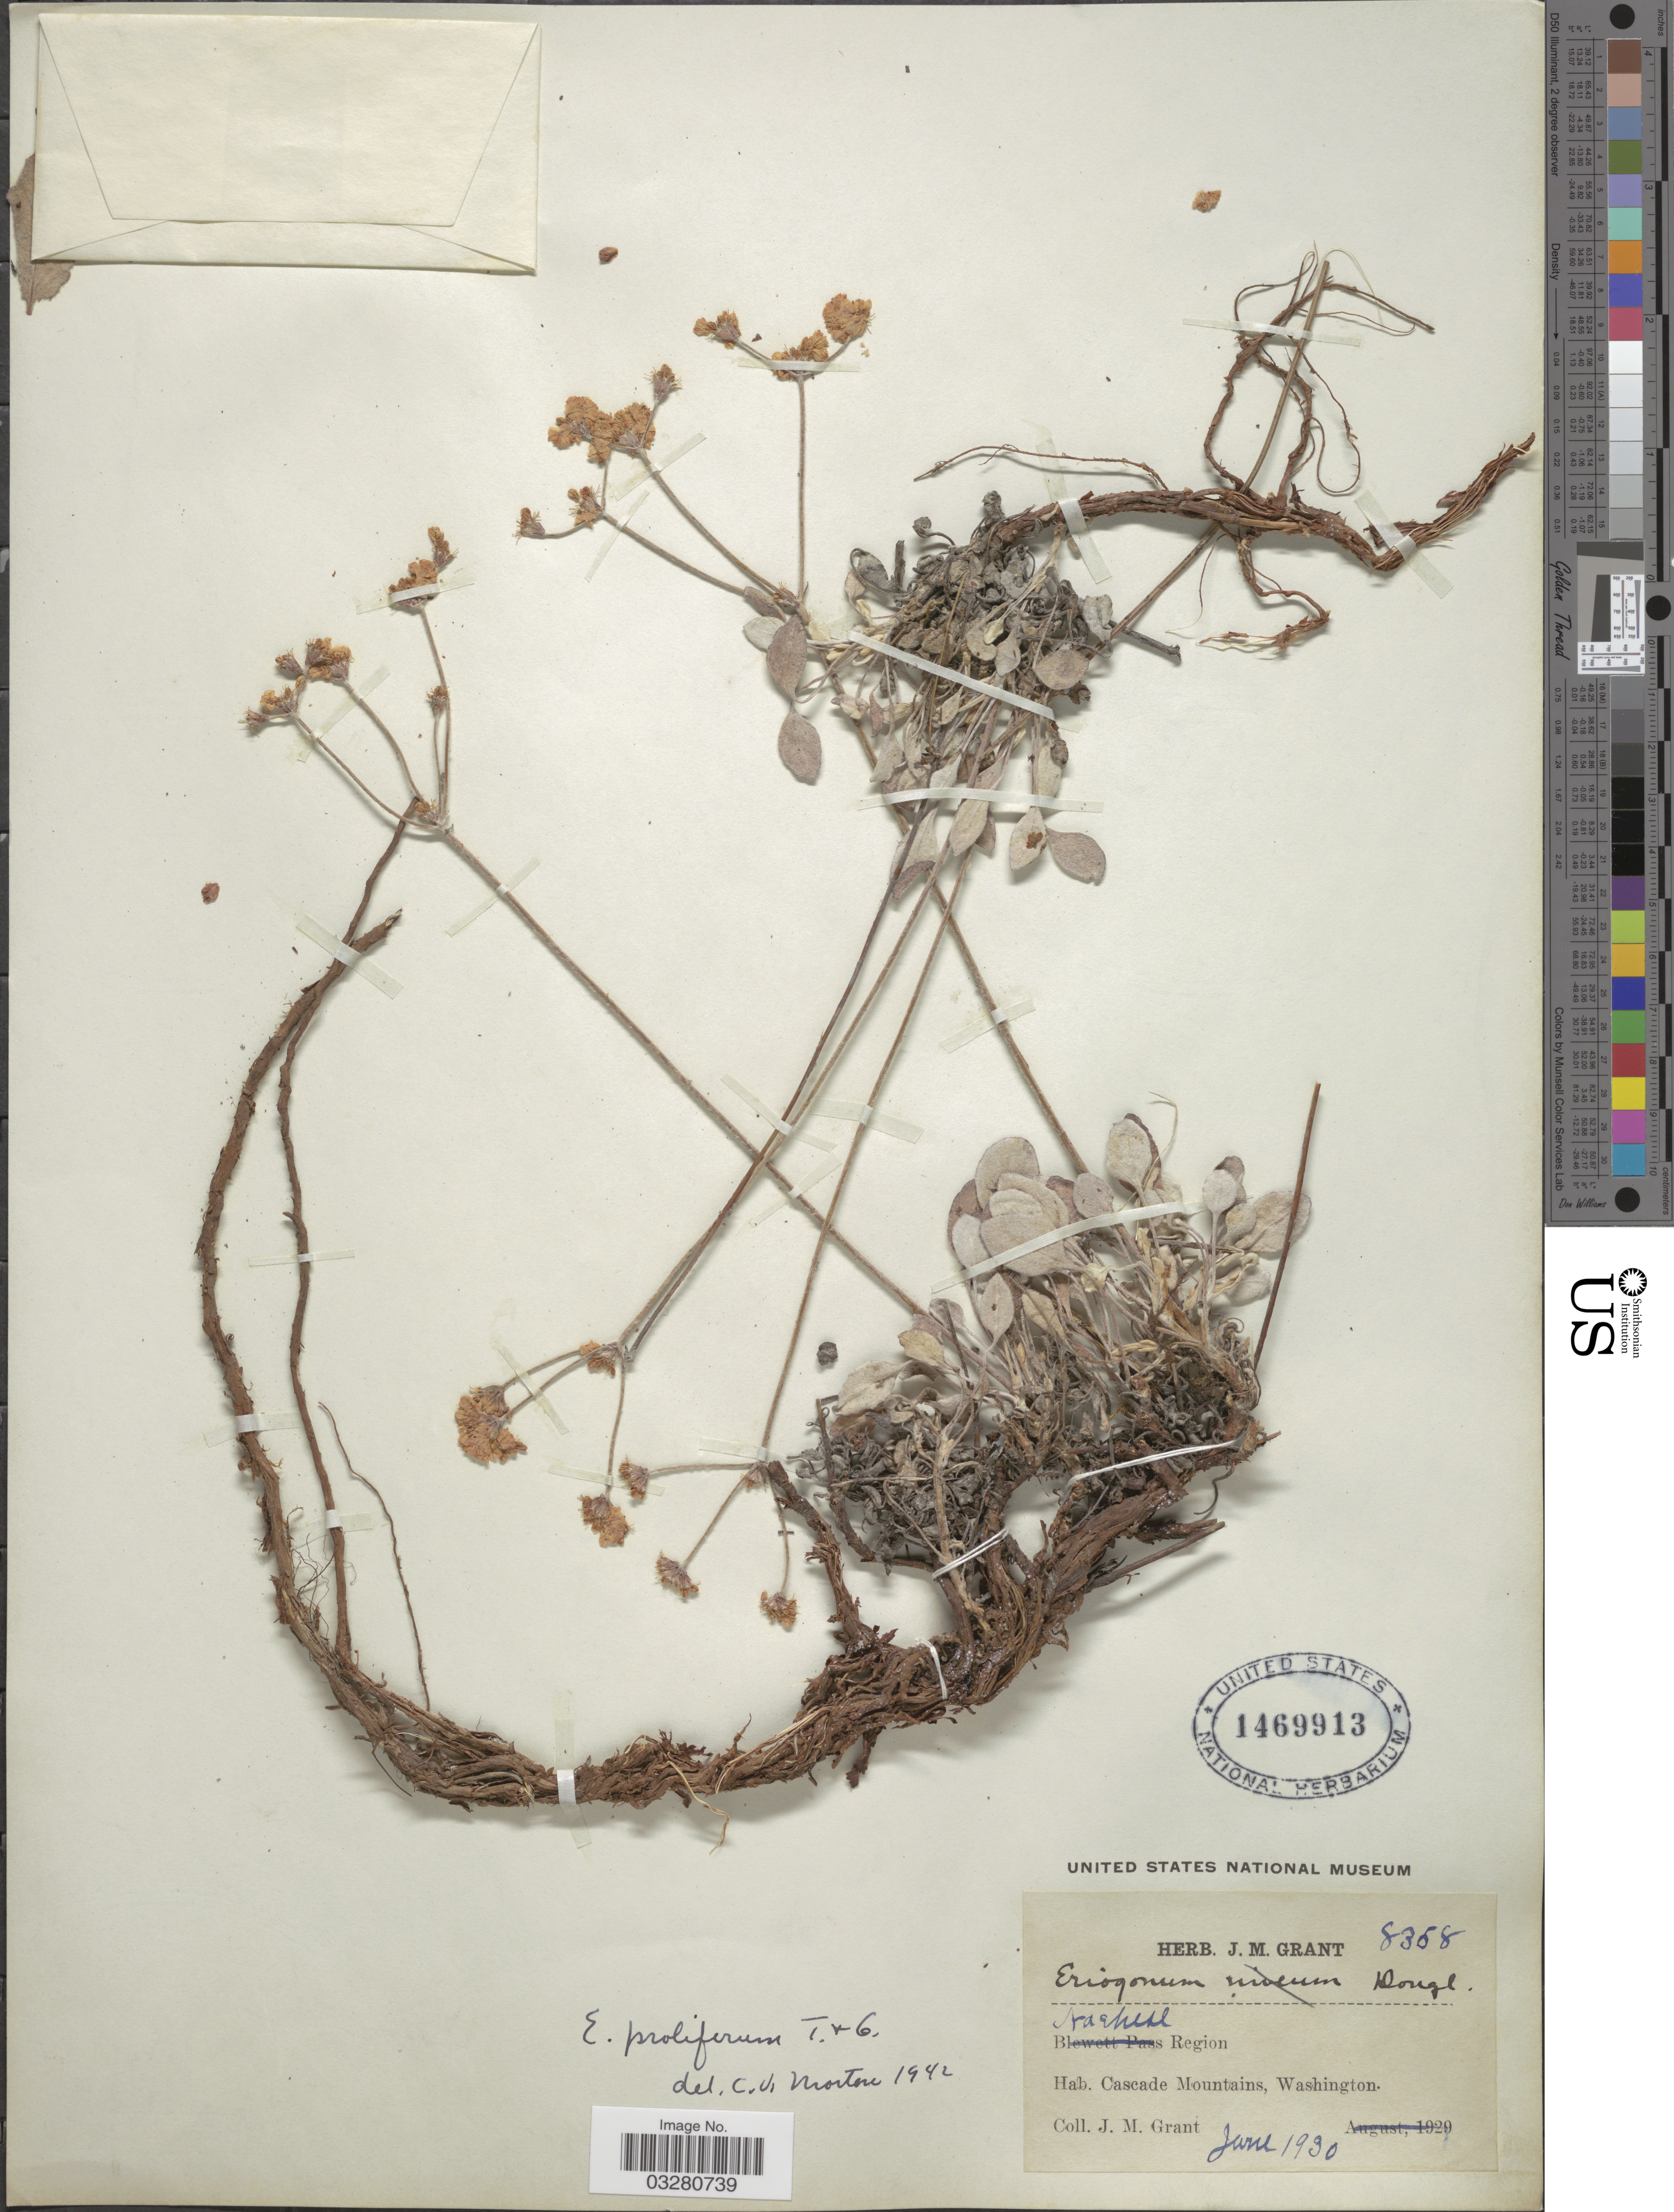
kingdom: Plantae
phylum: Tracheophyta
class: Magnoliopsida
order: Caryophyllales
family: Polygonaceae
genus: Eriogonum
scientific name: Eriogonum strictum subsp. proliferum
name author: (Torr. & A. Gray) S. Stokes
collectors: J. M. Grant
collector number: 8358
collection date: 1930-06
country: United States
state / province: Washington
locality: Naches Region. Cascade Mountains.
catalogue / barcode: US 1469913